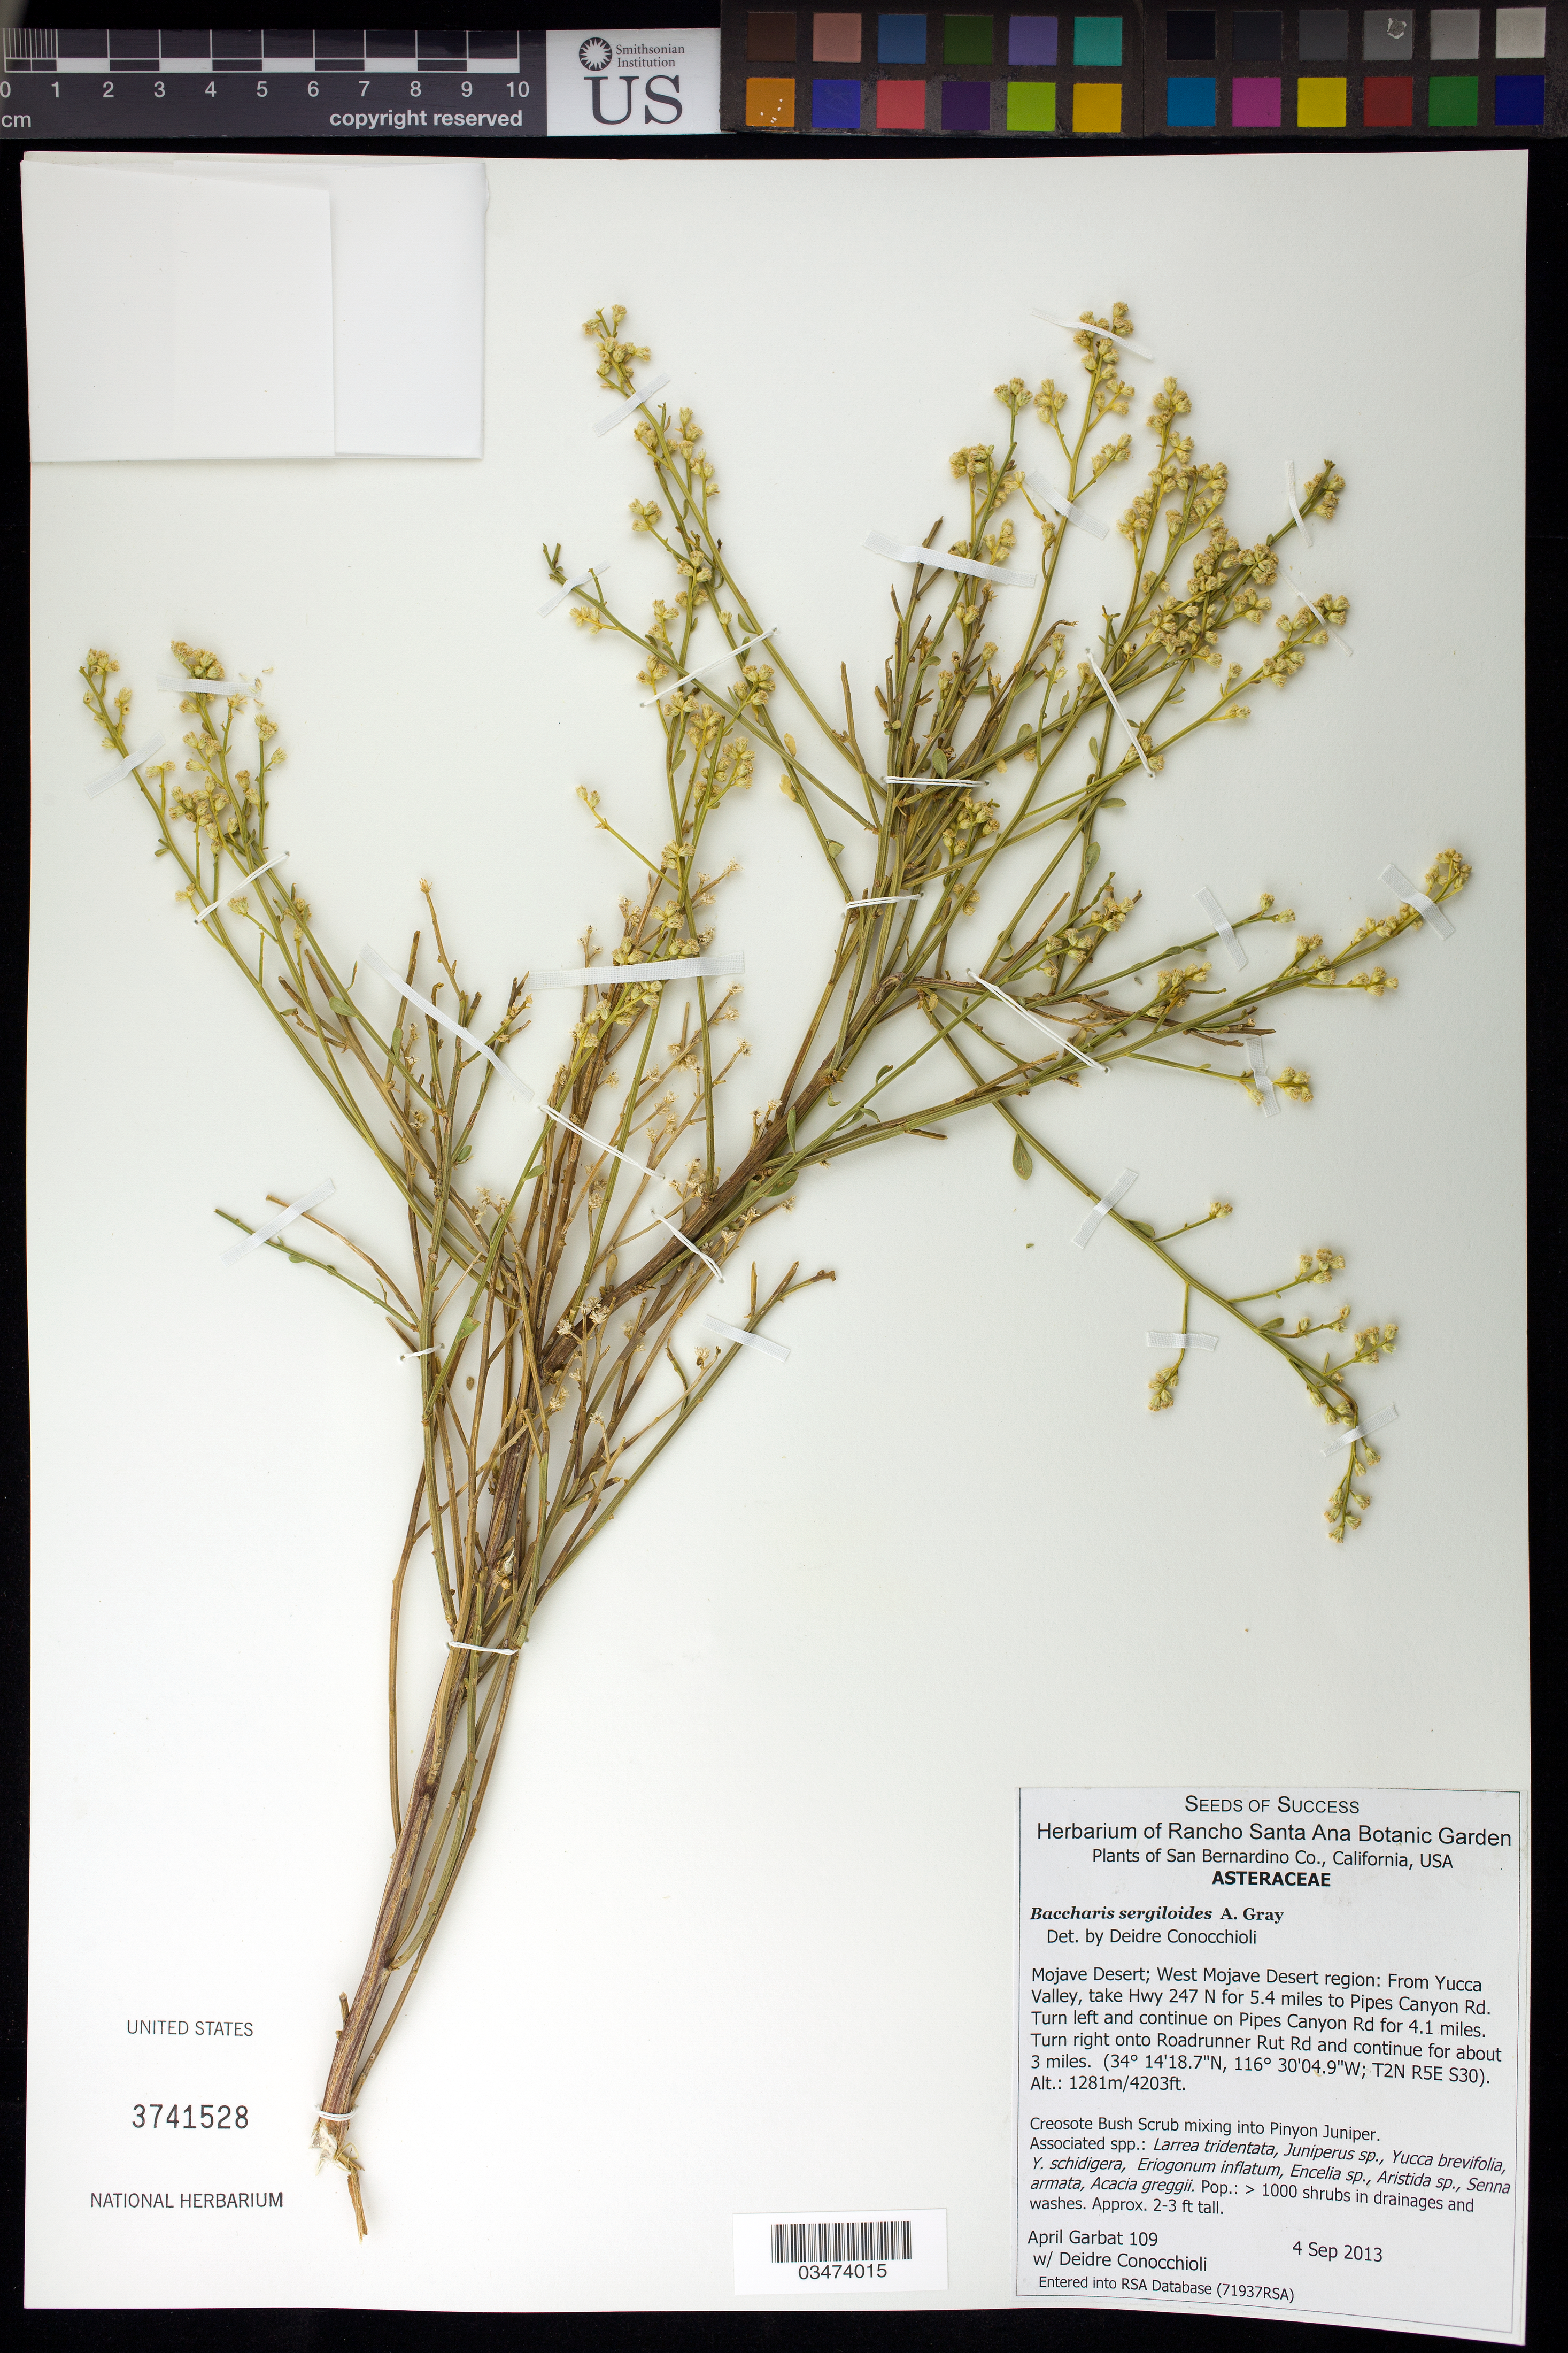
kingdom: Plantae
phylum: Tracheophyta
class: Magnoliopsida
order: Asterales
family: Asteraceae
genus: Baccharis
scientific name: Baccharis sergiloides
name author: A. Gray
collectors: A. Garbat & D. Conocchioli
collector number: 109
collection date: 2013-09-04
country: United States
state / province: California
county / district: San Bernardino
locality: Mojave Desert, West region, 3 miles on Roadrunner Rut rd.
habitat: Creosote Bush Scrub mixing into Pinyon Juniper.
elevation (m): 1281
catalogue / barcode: US 3741528